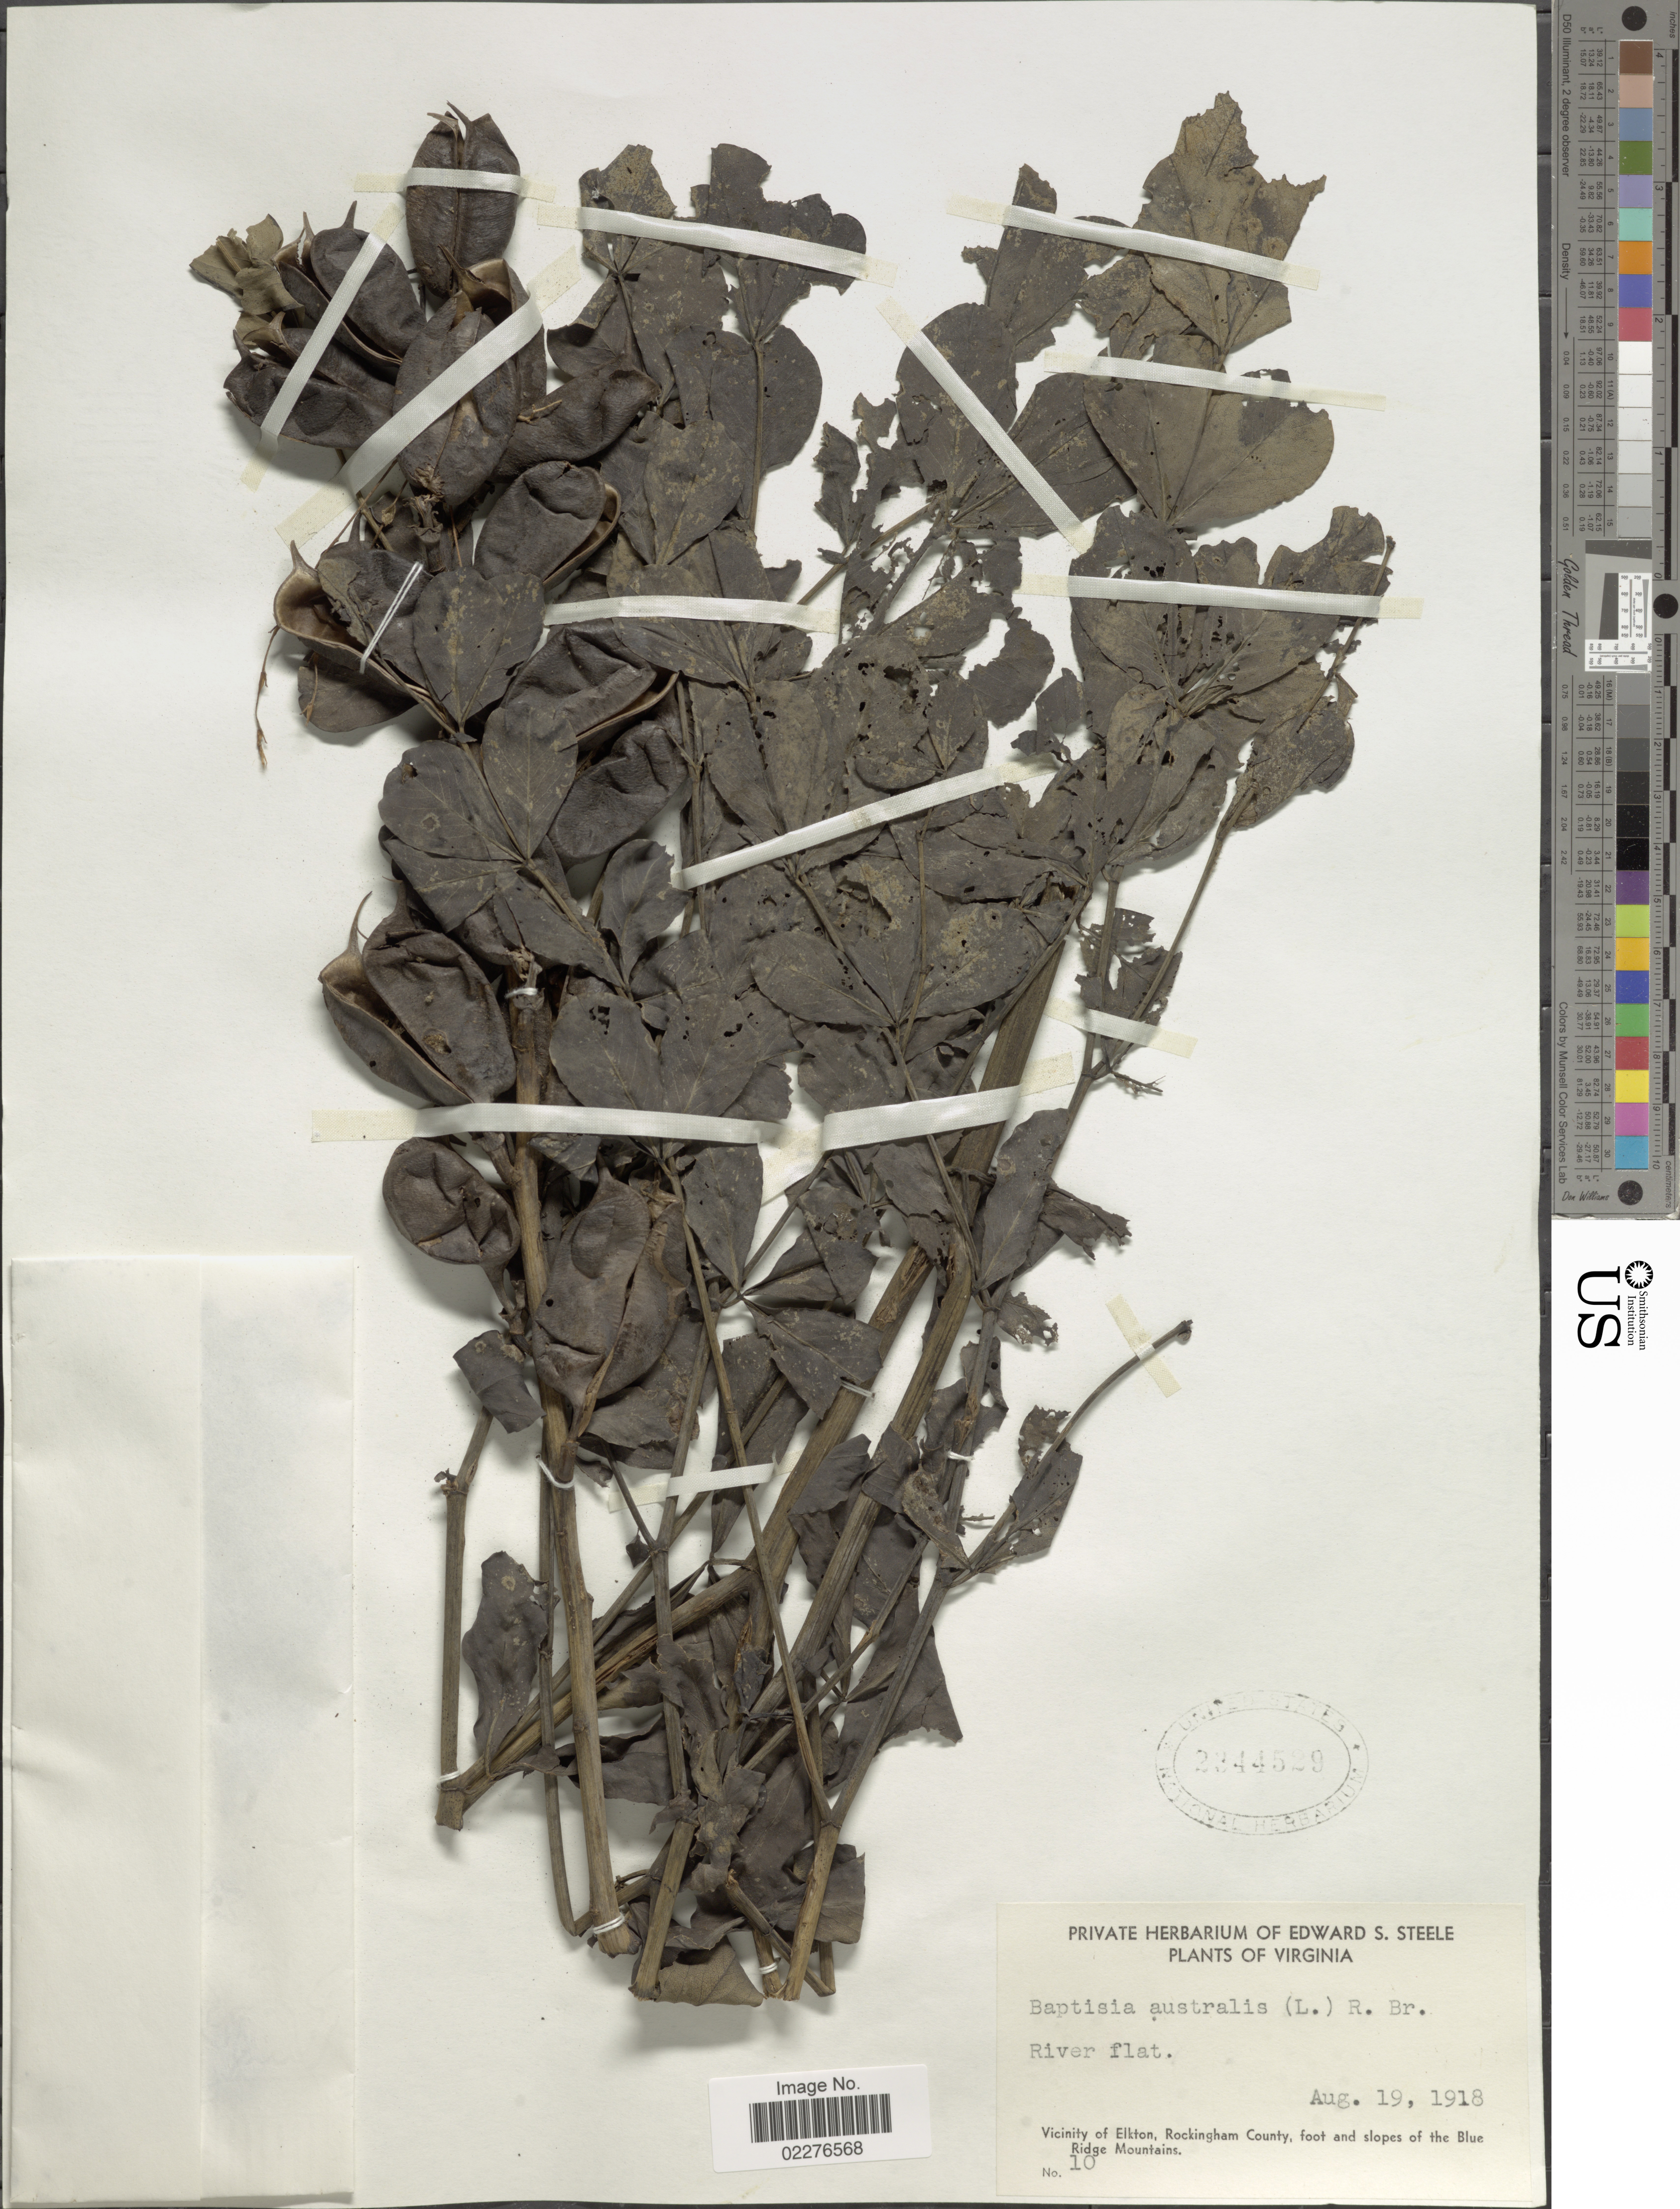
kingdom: Plantae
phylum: Tracheophyta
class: Magnoliopsida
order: Fabales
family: Fabaceae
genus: Baptisia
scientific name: Baptisia australis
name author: (L.) R. Br.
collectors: ex herb. Edward S. Steele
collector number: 10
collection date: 1918-08-19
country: United States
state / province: Virginia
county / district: Rockingham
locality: River flat, Vicinity of Elkton, Rockingham County, foot and slopes of the Blue Ridge Mountains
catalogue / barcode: US 2344529